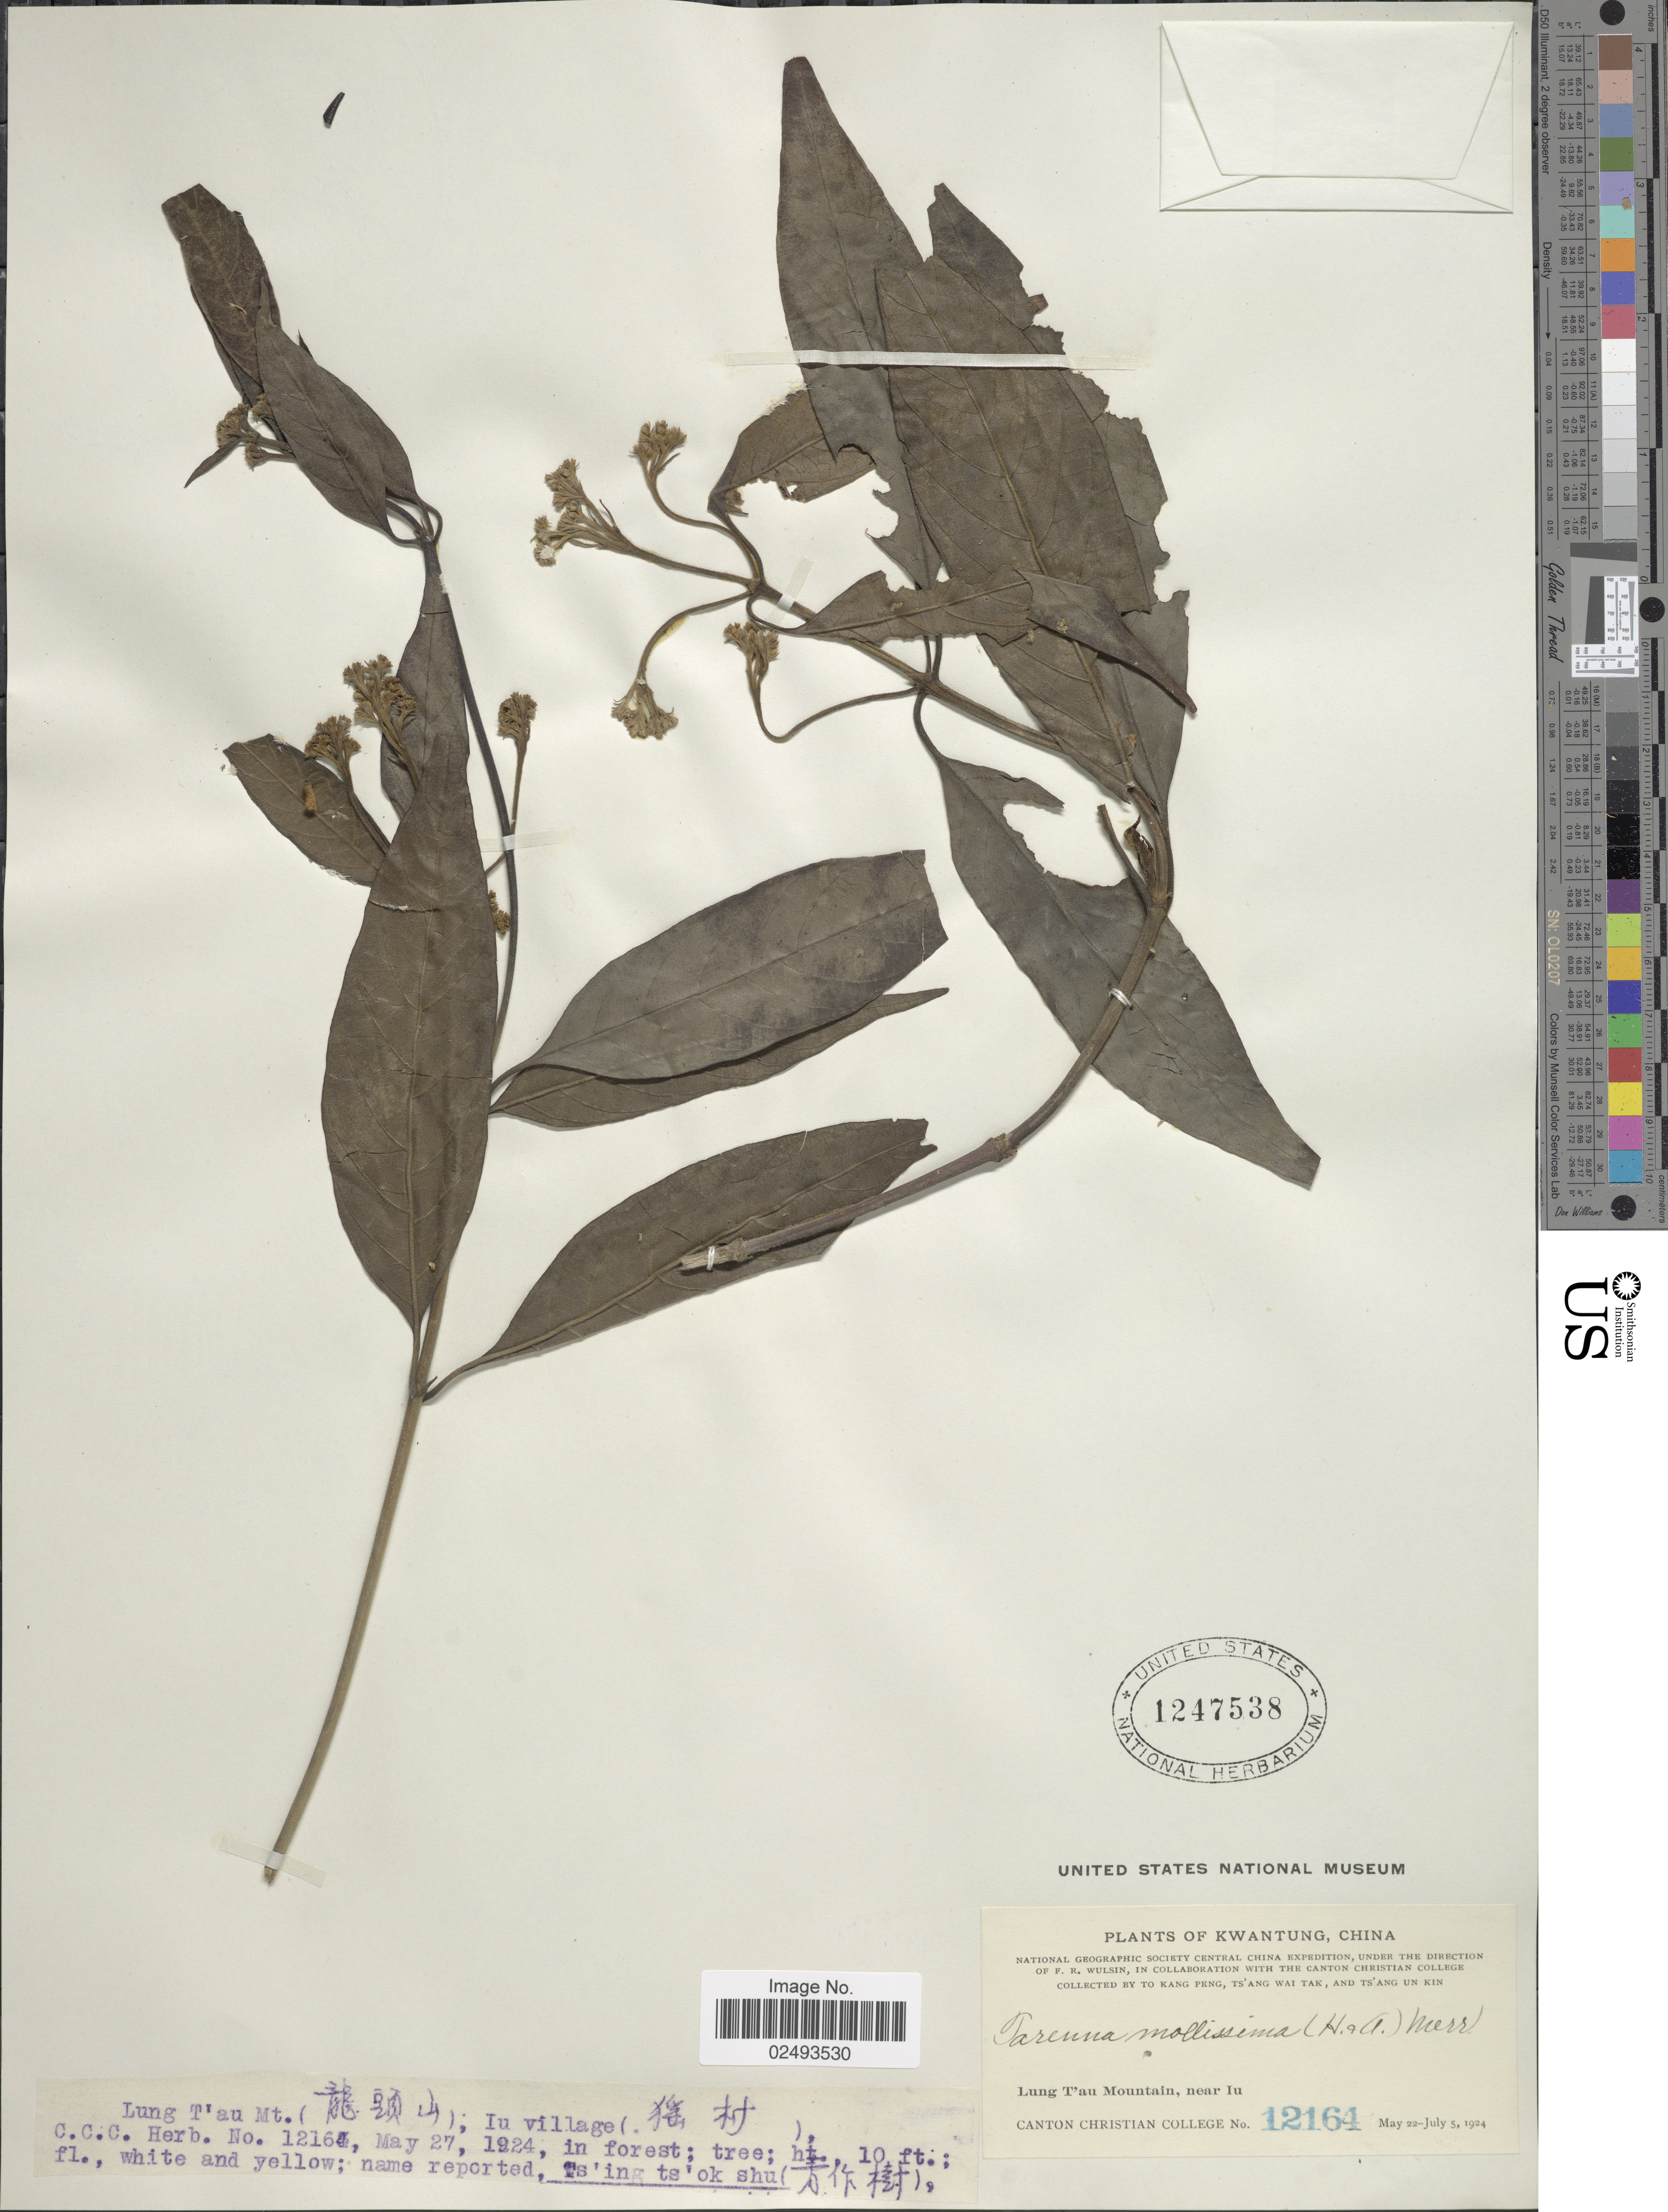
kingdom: Plantae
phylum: Tracheophyta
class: Magnoliopsida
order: Gentianales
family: Rubiaceae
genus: Tarenna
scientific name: Tarenna mollissima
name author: (Hook. & Arn.) B.L. Rob.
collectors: K. Peng, W. T. Tsang & Ts' Ang Un Kin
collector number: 12164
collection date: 1924-05-22/1924-07-05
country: China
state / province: Guangdong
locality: Kwangtung, Lung T'au Mountain, near Iu, Lung T'au Mt. , Iu village, Tsing ts'ok shu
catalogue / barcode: US 1247538